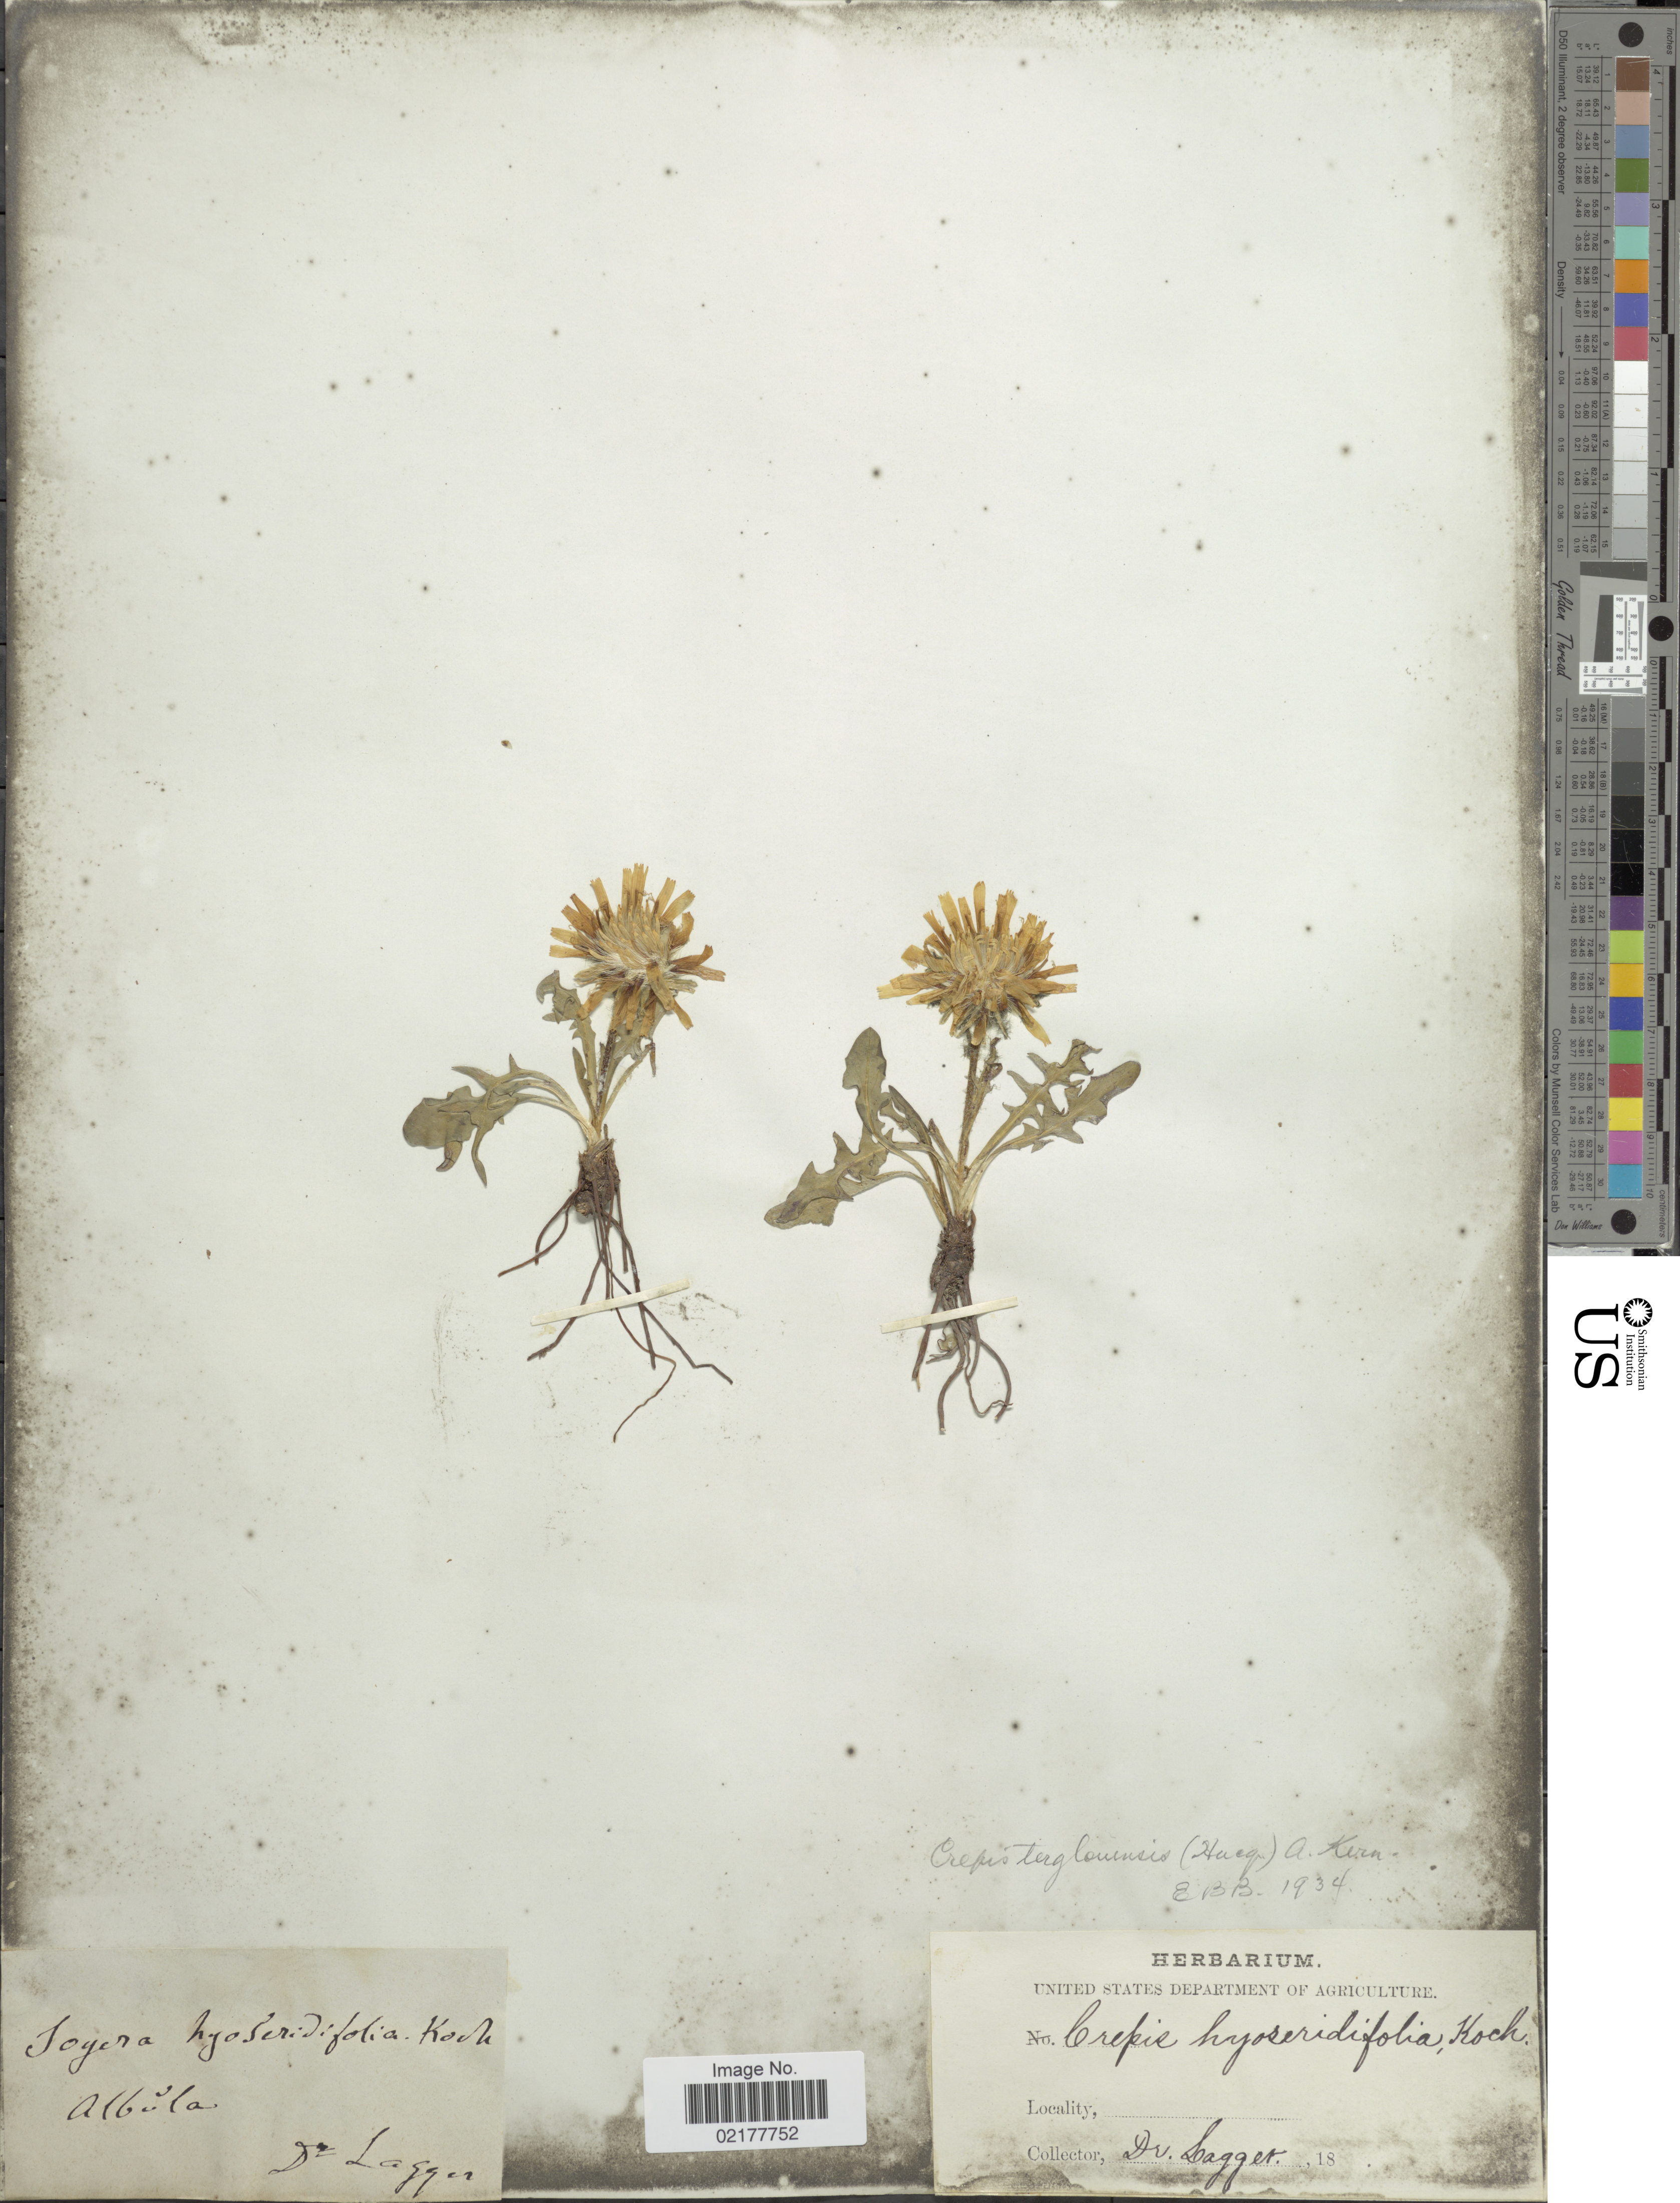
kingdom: Plantae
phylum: Tracheophyta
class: Magnoliopsida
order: Asterales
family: Asteraceae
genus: Crepis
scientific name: Crepis terglouensis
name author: (Hacq.) A. Kern.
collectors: F. J. Lagger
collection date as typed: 18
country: Switzerland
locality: Albula